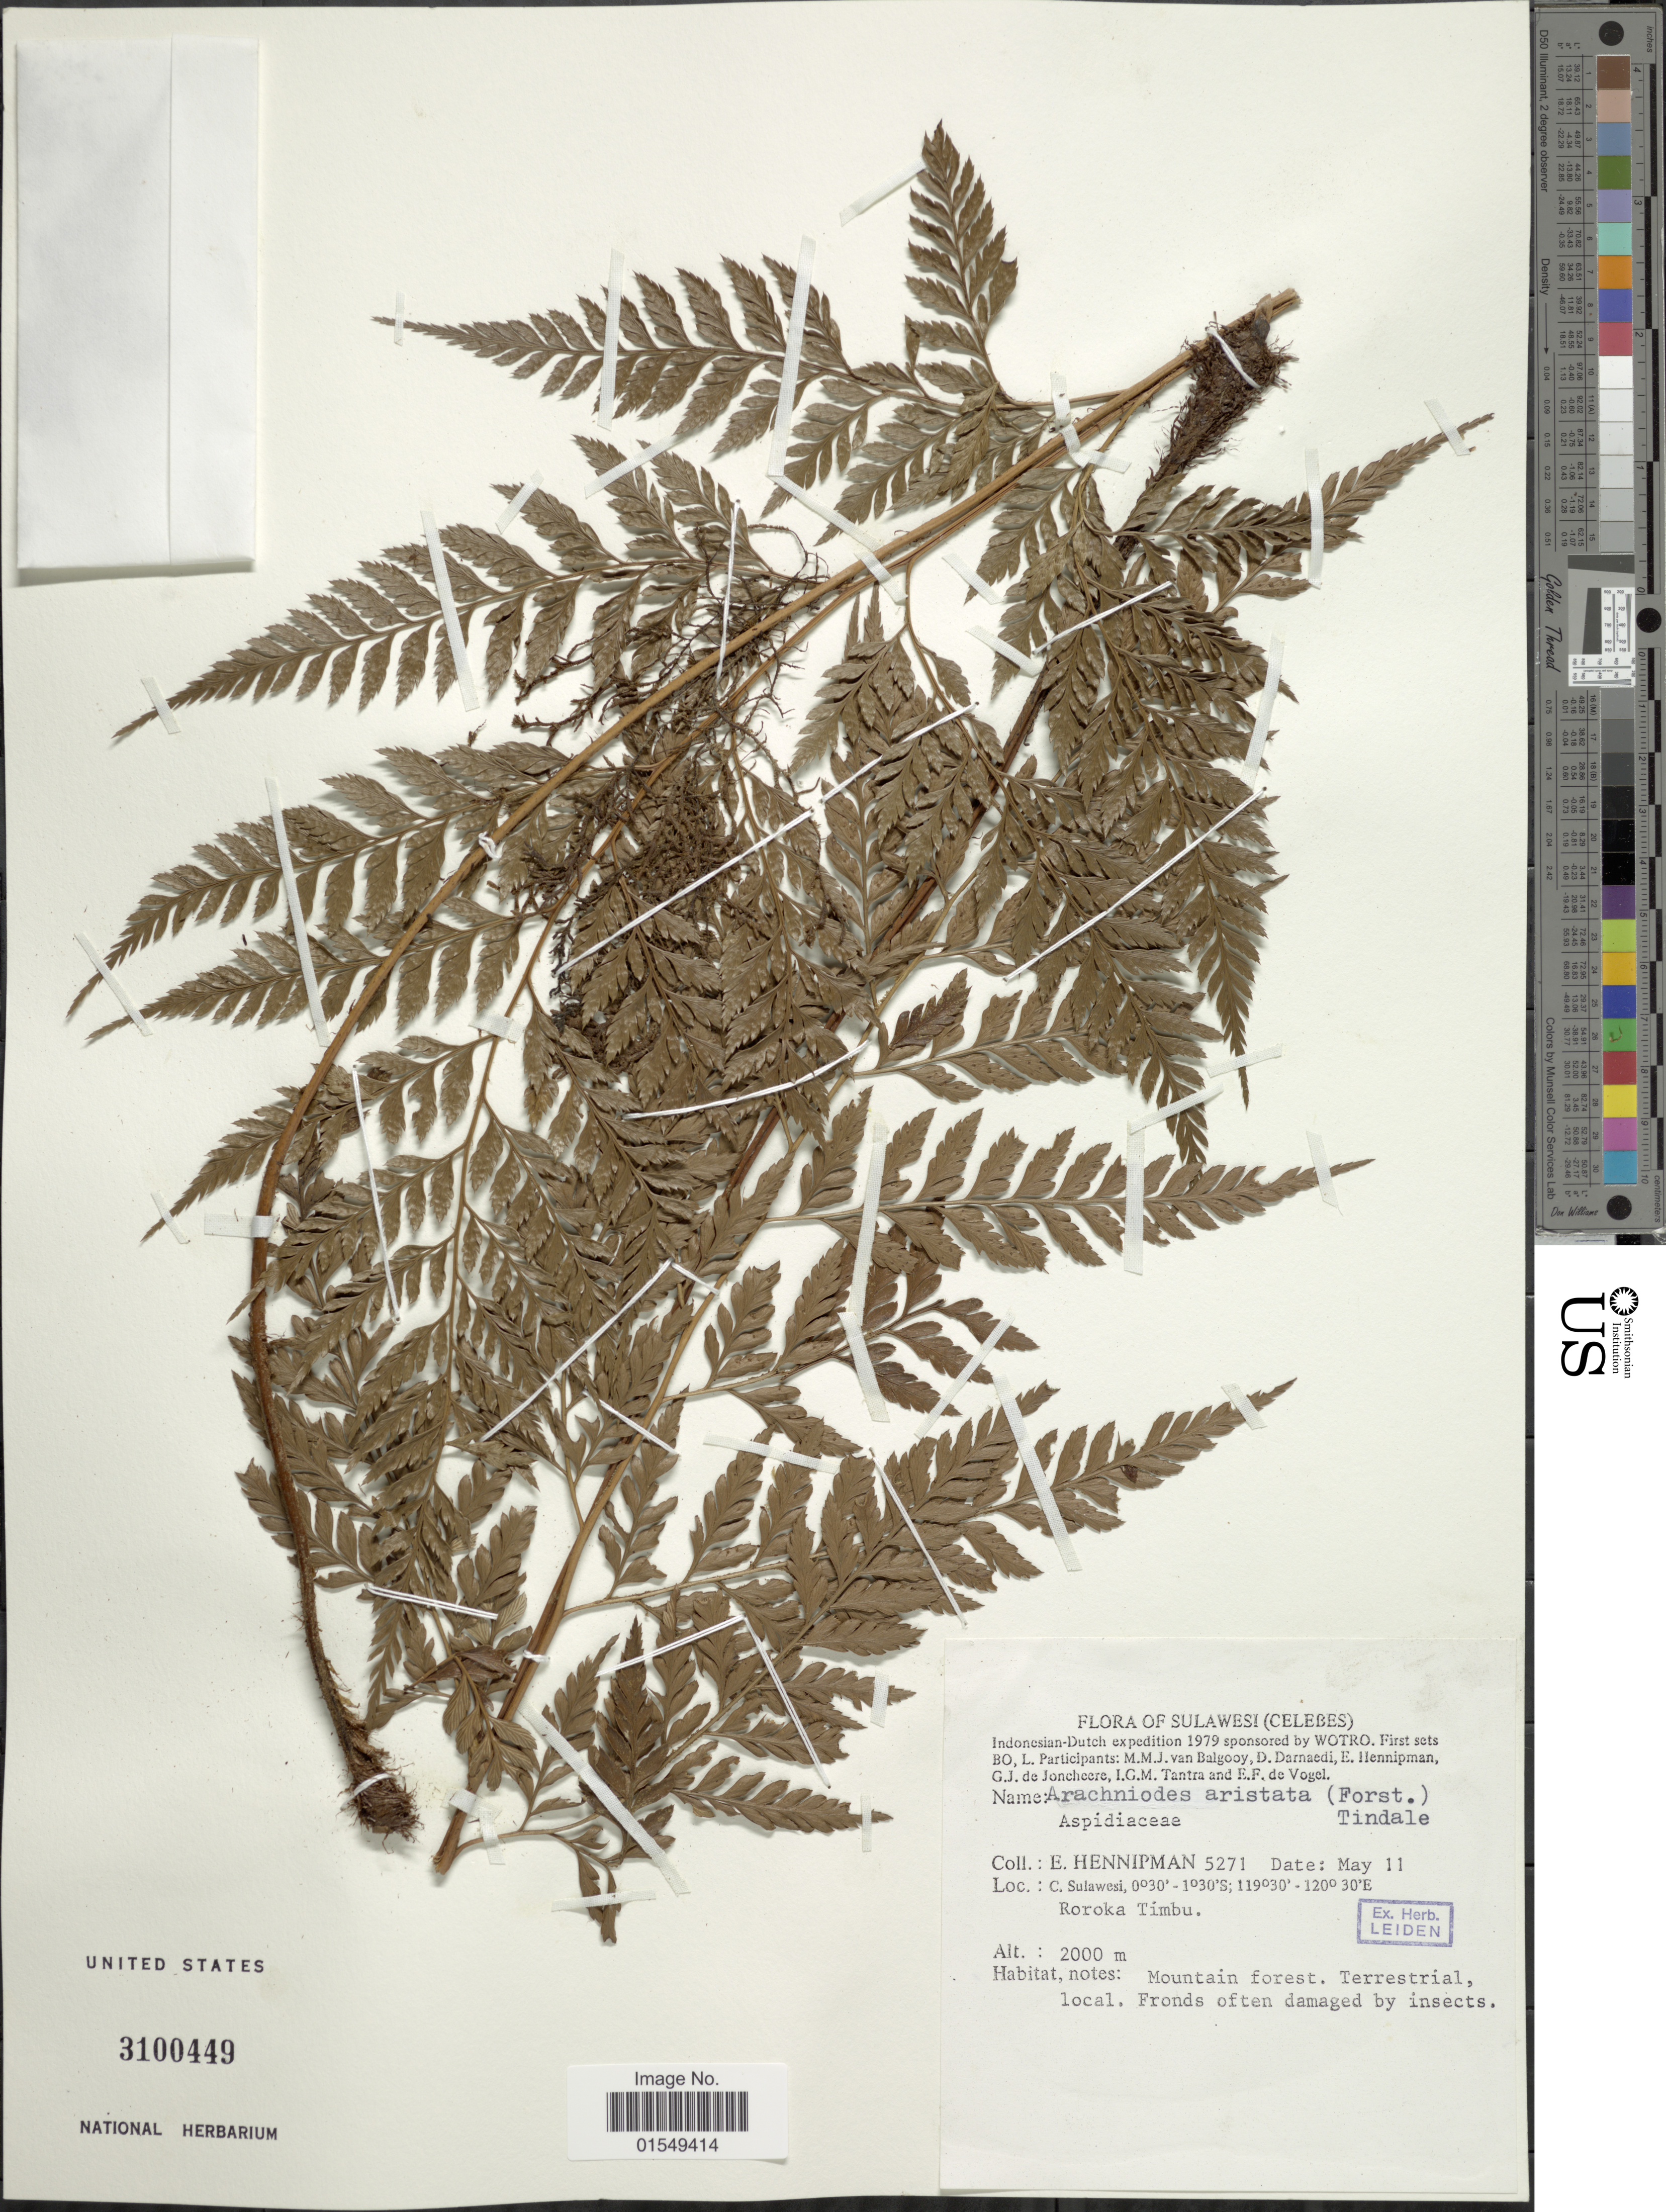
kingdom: Plantae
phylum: Tracheophyta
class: Polypodiopsida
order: Polypodiales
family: Dryopteridaceae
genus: Arachniodes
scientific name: Arachniodes aristata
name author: (G. Forst.) Tindale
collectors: E. Hennipman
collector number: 5271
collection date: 1979-05-11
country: Indonesia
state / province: Sulawesi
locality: Sulawesi (Celebes), C. Sulawesi, Roroka Timbu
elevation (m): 2000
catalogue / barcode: US 3100449